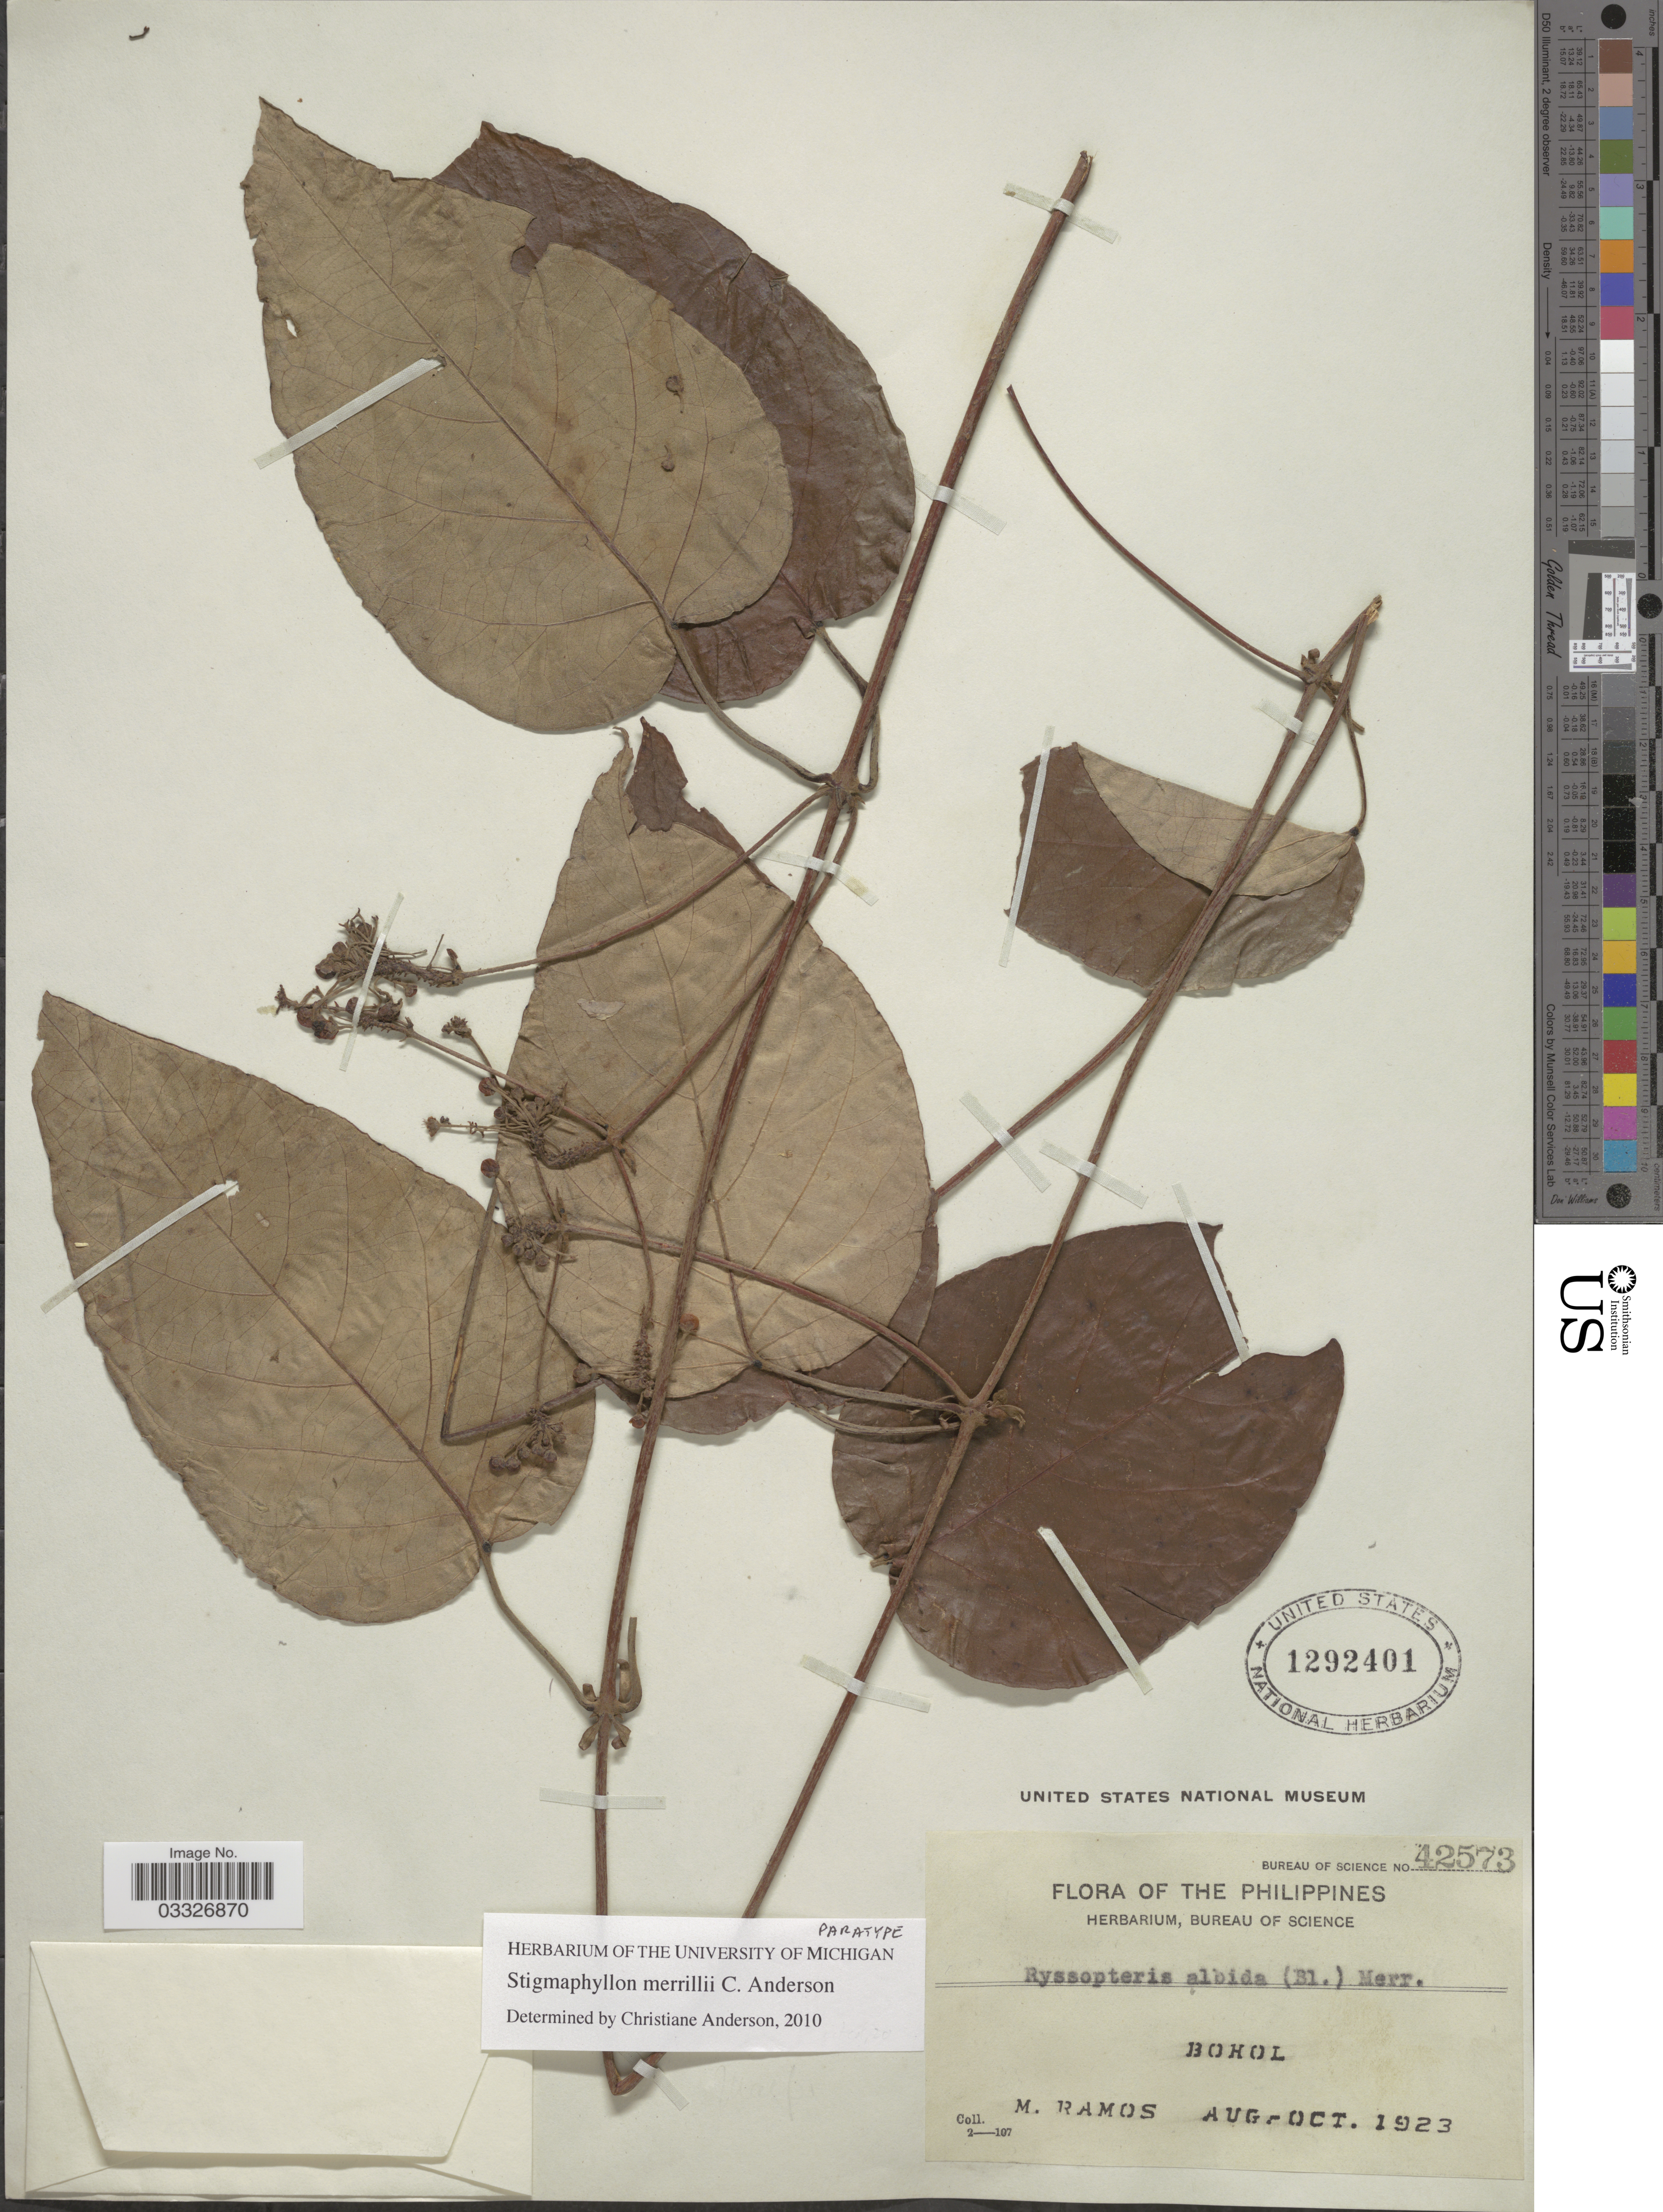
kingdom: Plantae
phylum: Tracheophyta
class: Magnoliopsida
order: Malpighiales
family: Malpighiaceae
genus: Stigmaphyllon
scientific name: Stigmaphyllon merrillii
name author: C.E. Anderson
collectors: M. Ramos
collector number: Bureau of Science 42573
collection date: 1923-08/1923-10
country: Philippines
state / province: Central Visayas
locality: Bohol.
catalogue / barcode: US 1292401